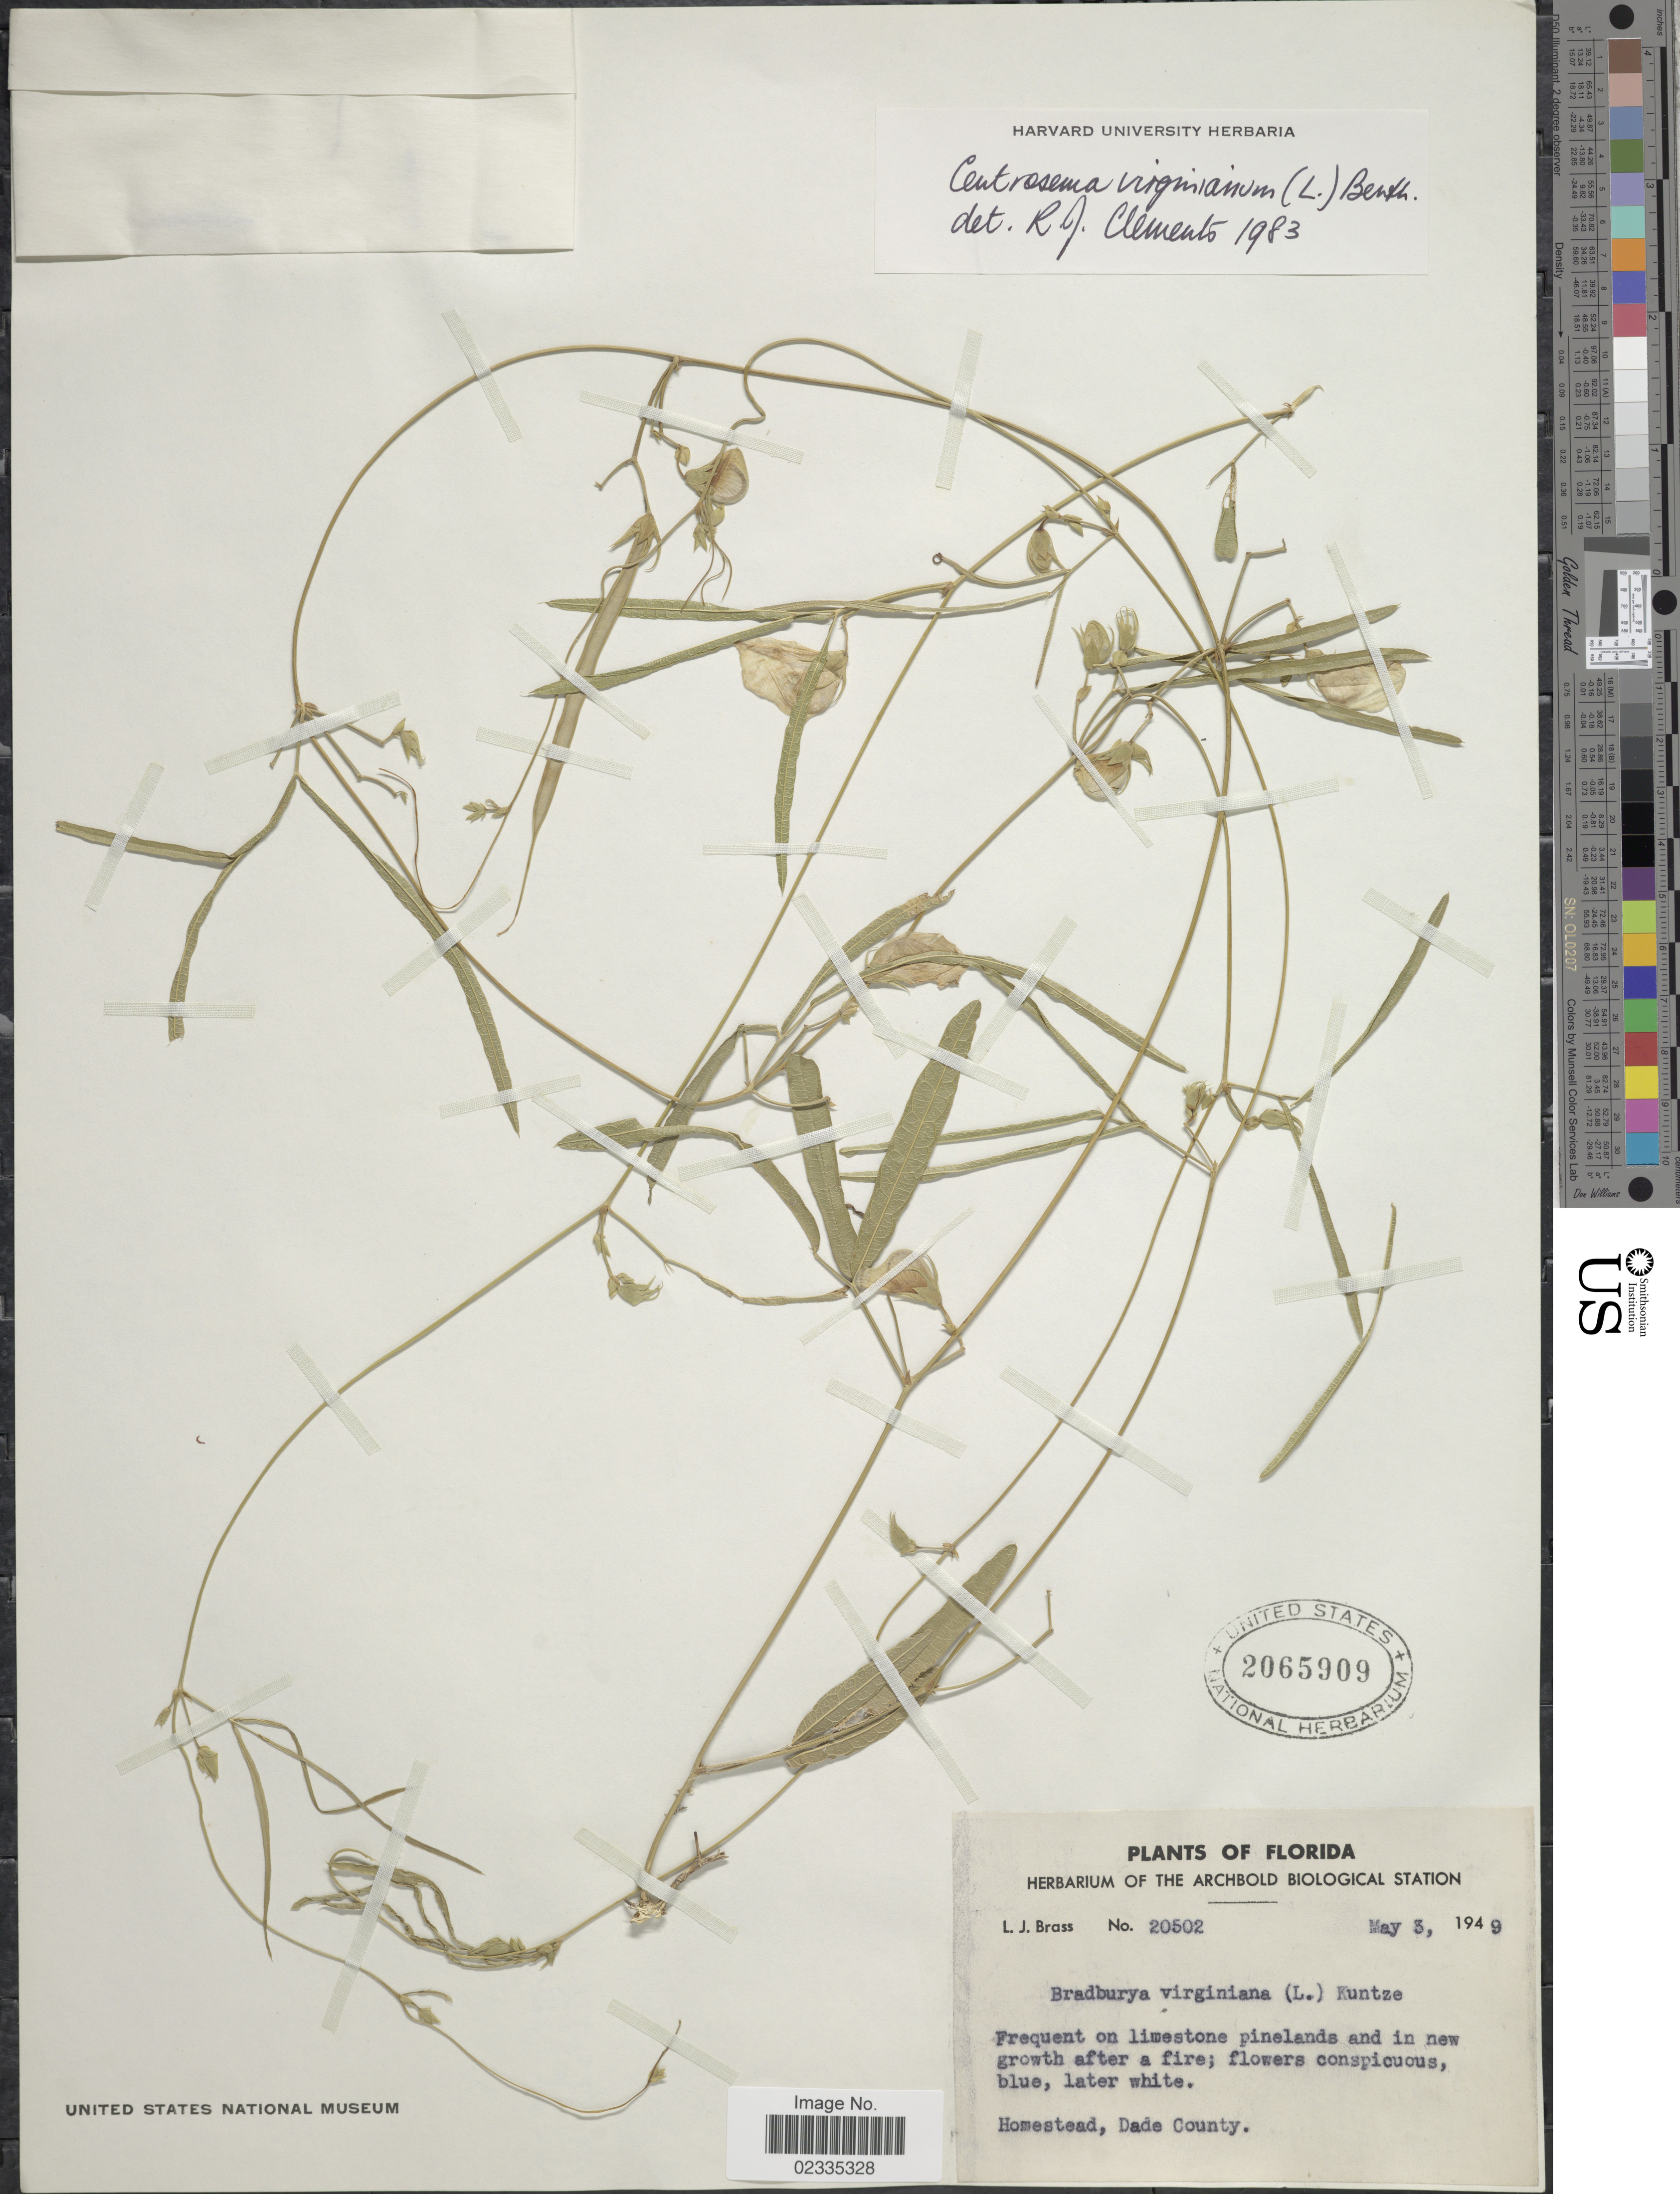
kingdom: Plantae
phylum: Tracheophyta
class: Magnoliopsida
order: Fabales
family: Fabaceae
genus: Centrosema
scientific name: Centrosema virginianum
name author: (L.) Benth.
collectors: L. J. Brass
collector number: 20502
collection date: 1949-05-03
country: United States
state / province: Florida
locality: Homestead. Dade County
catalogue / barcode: US 2065909